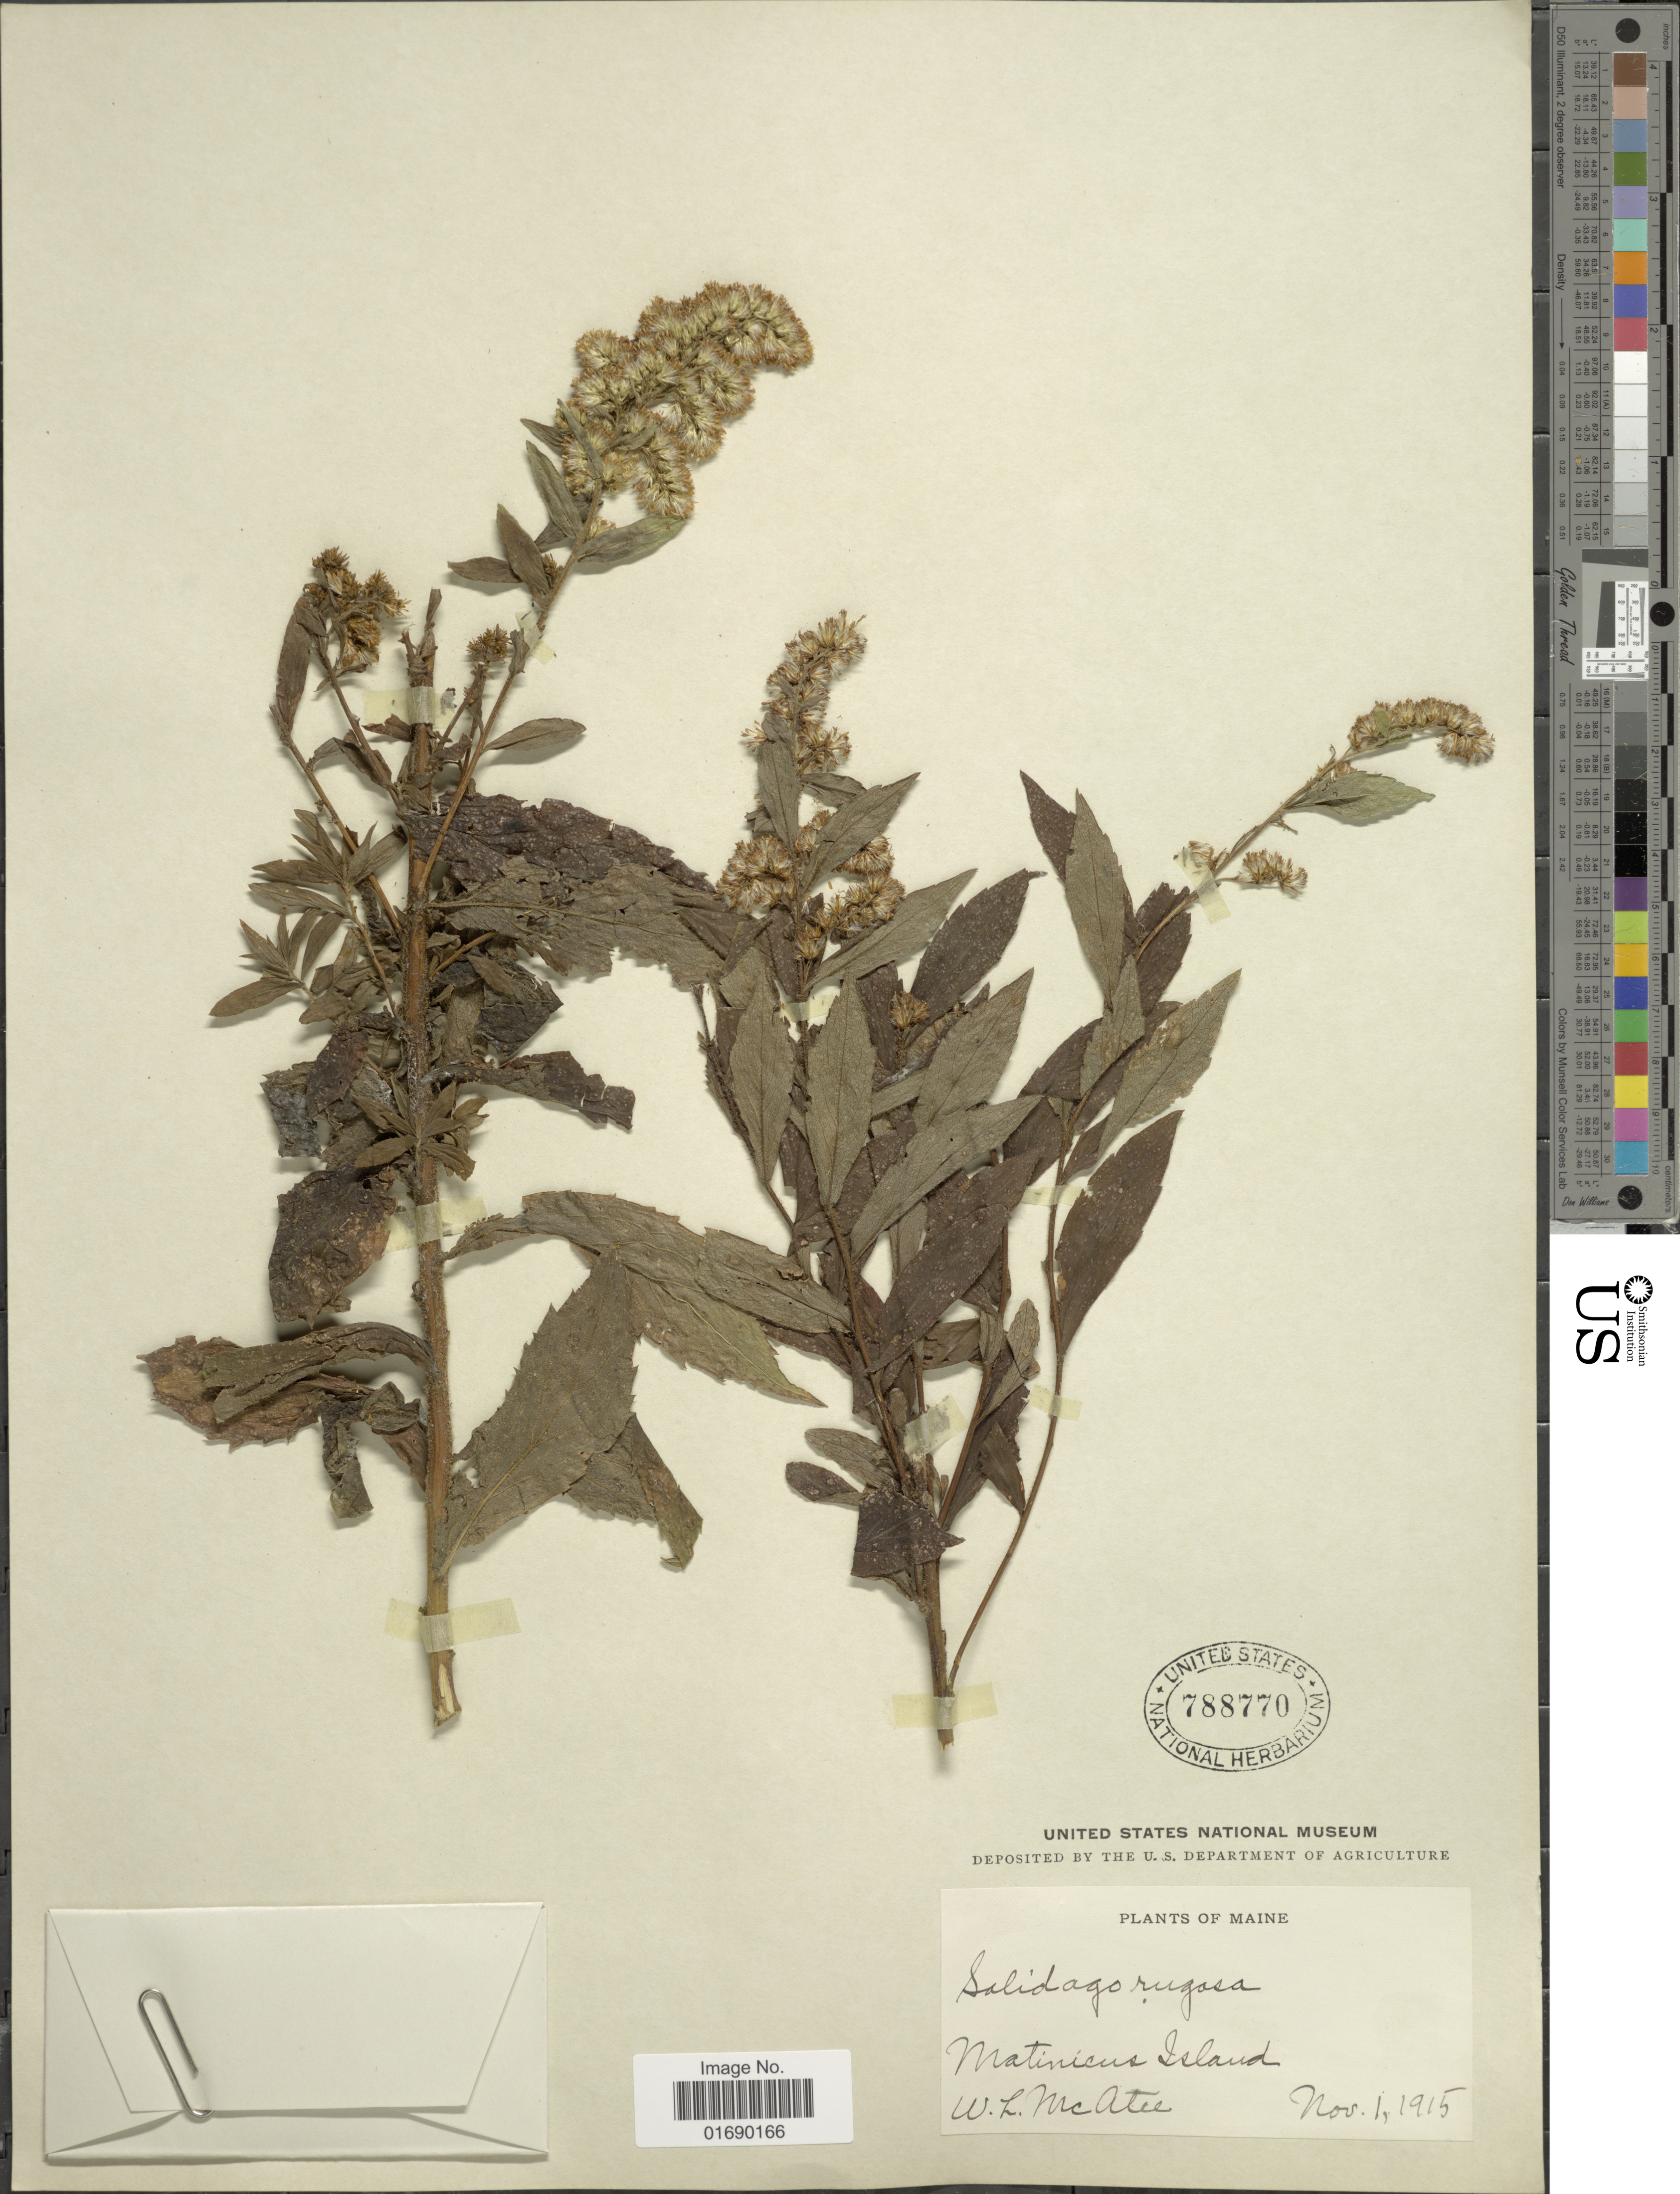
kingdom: Plantae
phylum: Tracheophyta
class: Magnoliopsida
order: Asterales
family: Asteraceae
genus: Solidago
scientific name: Solidago rugosa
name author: Mill.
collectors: W. McAtee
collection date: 1915-11-01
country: United States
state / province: Maine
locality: Matinicus Island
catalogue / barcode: US 788770